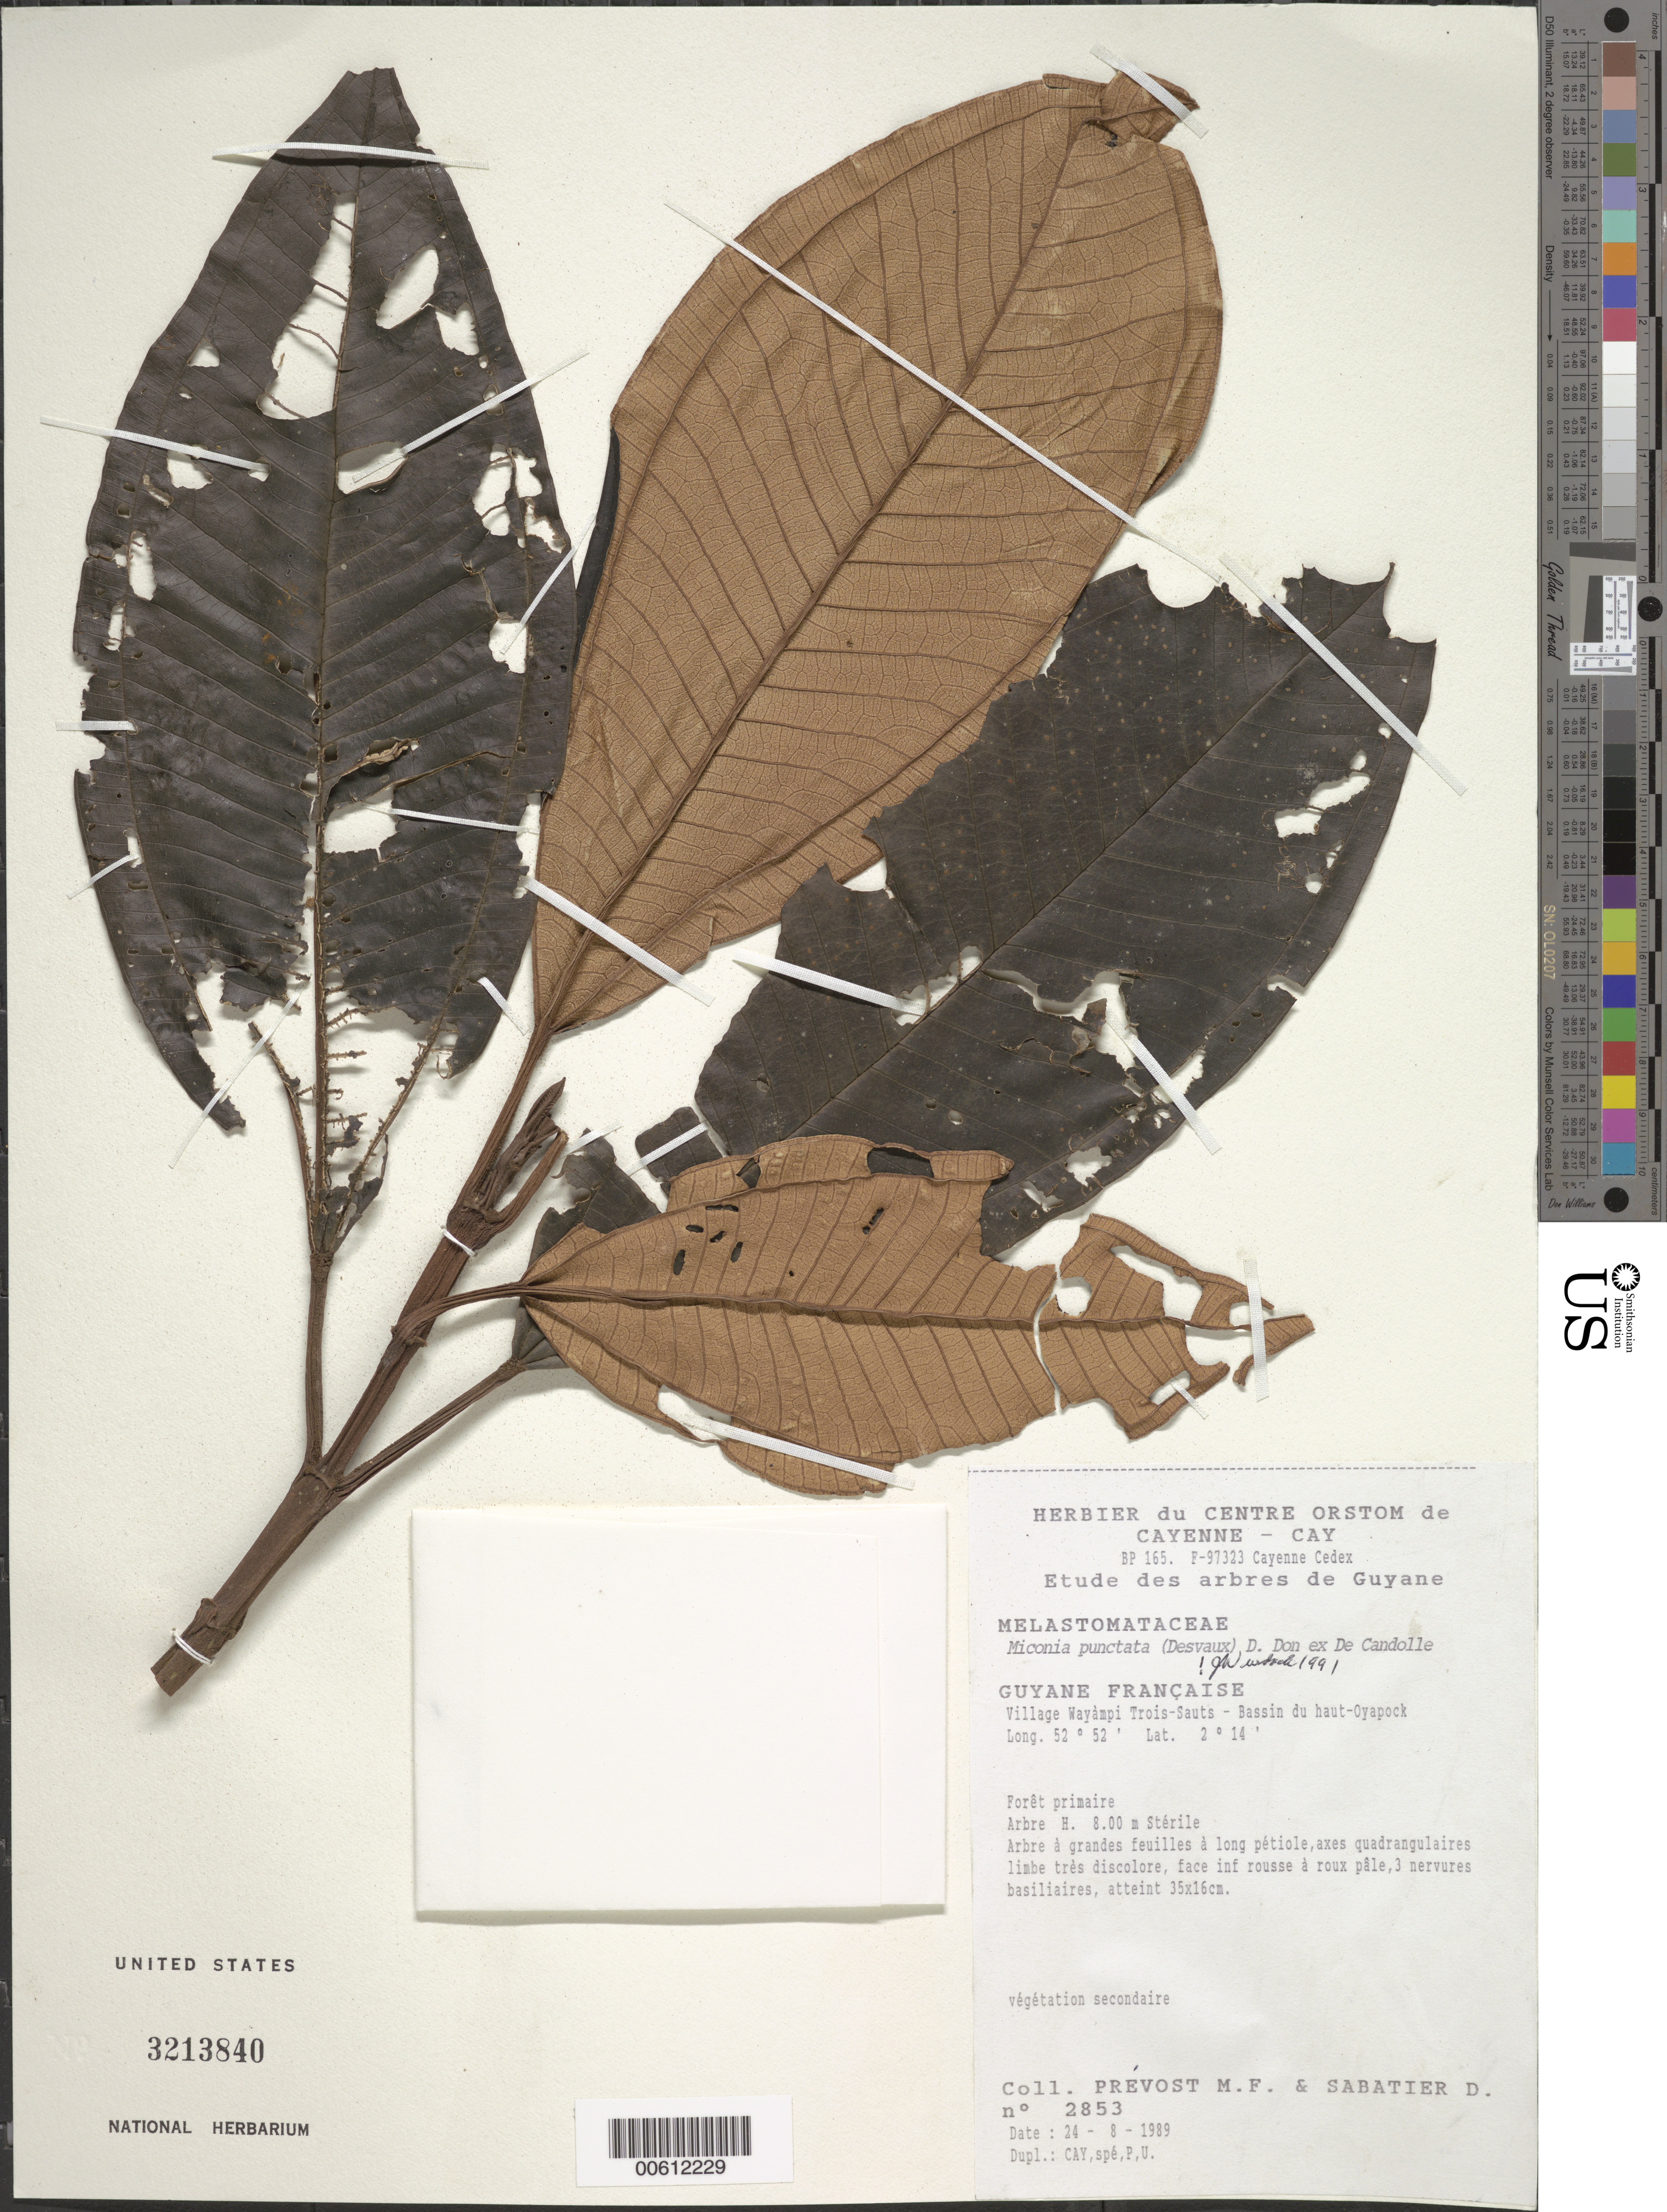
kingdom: Plantae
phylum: Tracheophyta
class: Magnoliopsida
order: Myrtales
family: Melastomataceae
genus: Miconia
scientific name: Miconia punctata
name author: (Desr.) D. Don ex DC.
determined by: Wurdack, John J., (US), US (UNITED STATES)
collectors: M.-F. Prévost & D. Sabatier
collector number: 2853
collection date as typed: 24-Aug-89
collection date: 1989-08-24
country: French Guiana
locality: Village Wayàmp, Trois-Sauts, Bassin du haut-Oyapock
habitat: Primary forest, vegetation secondaire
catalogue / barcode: US 3213840